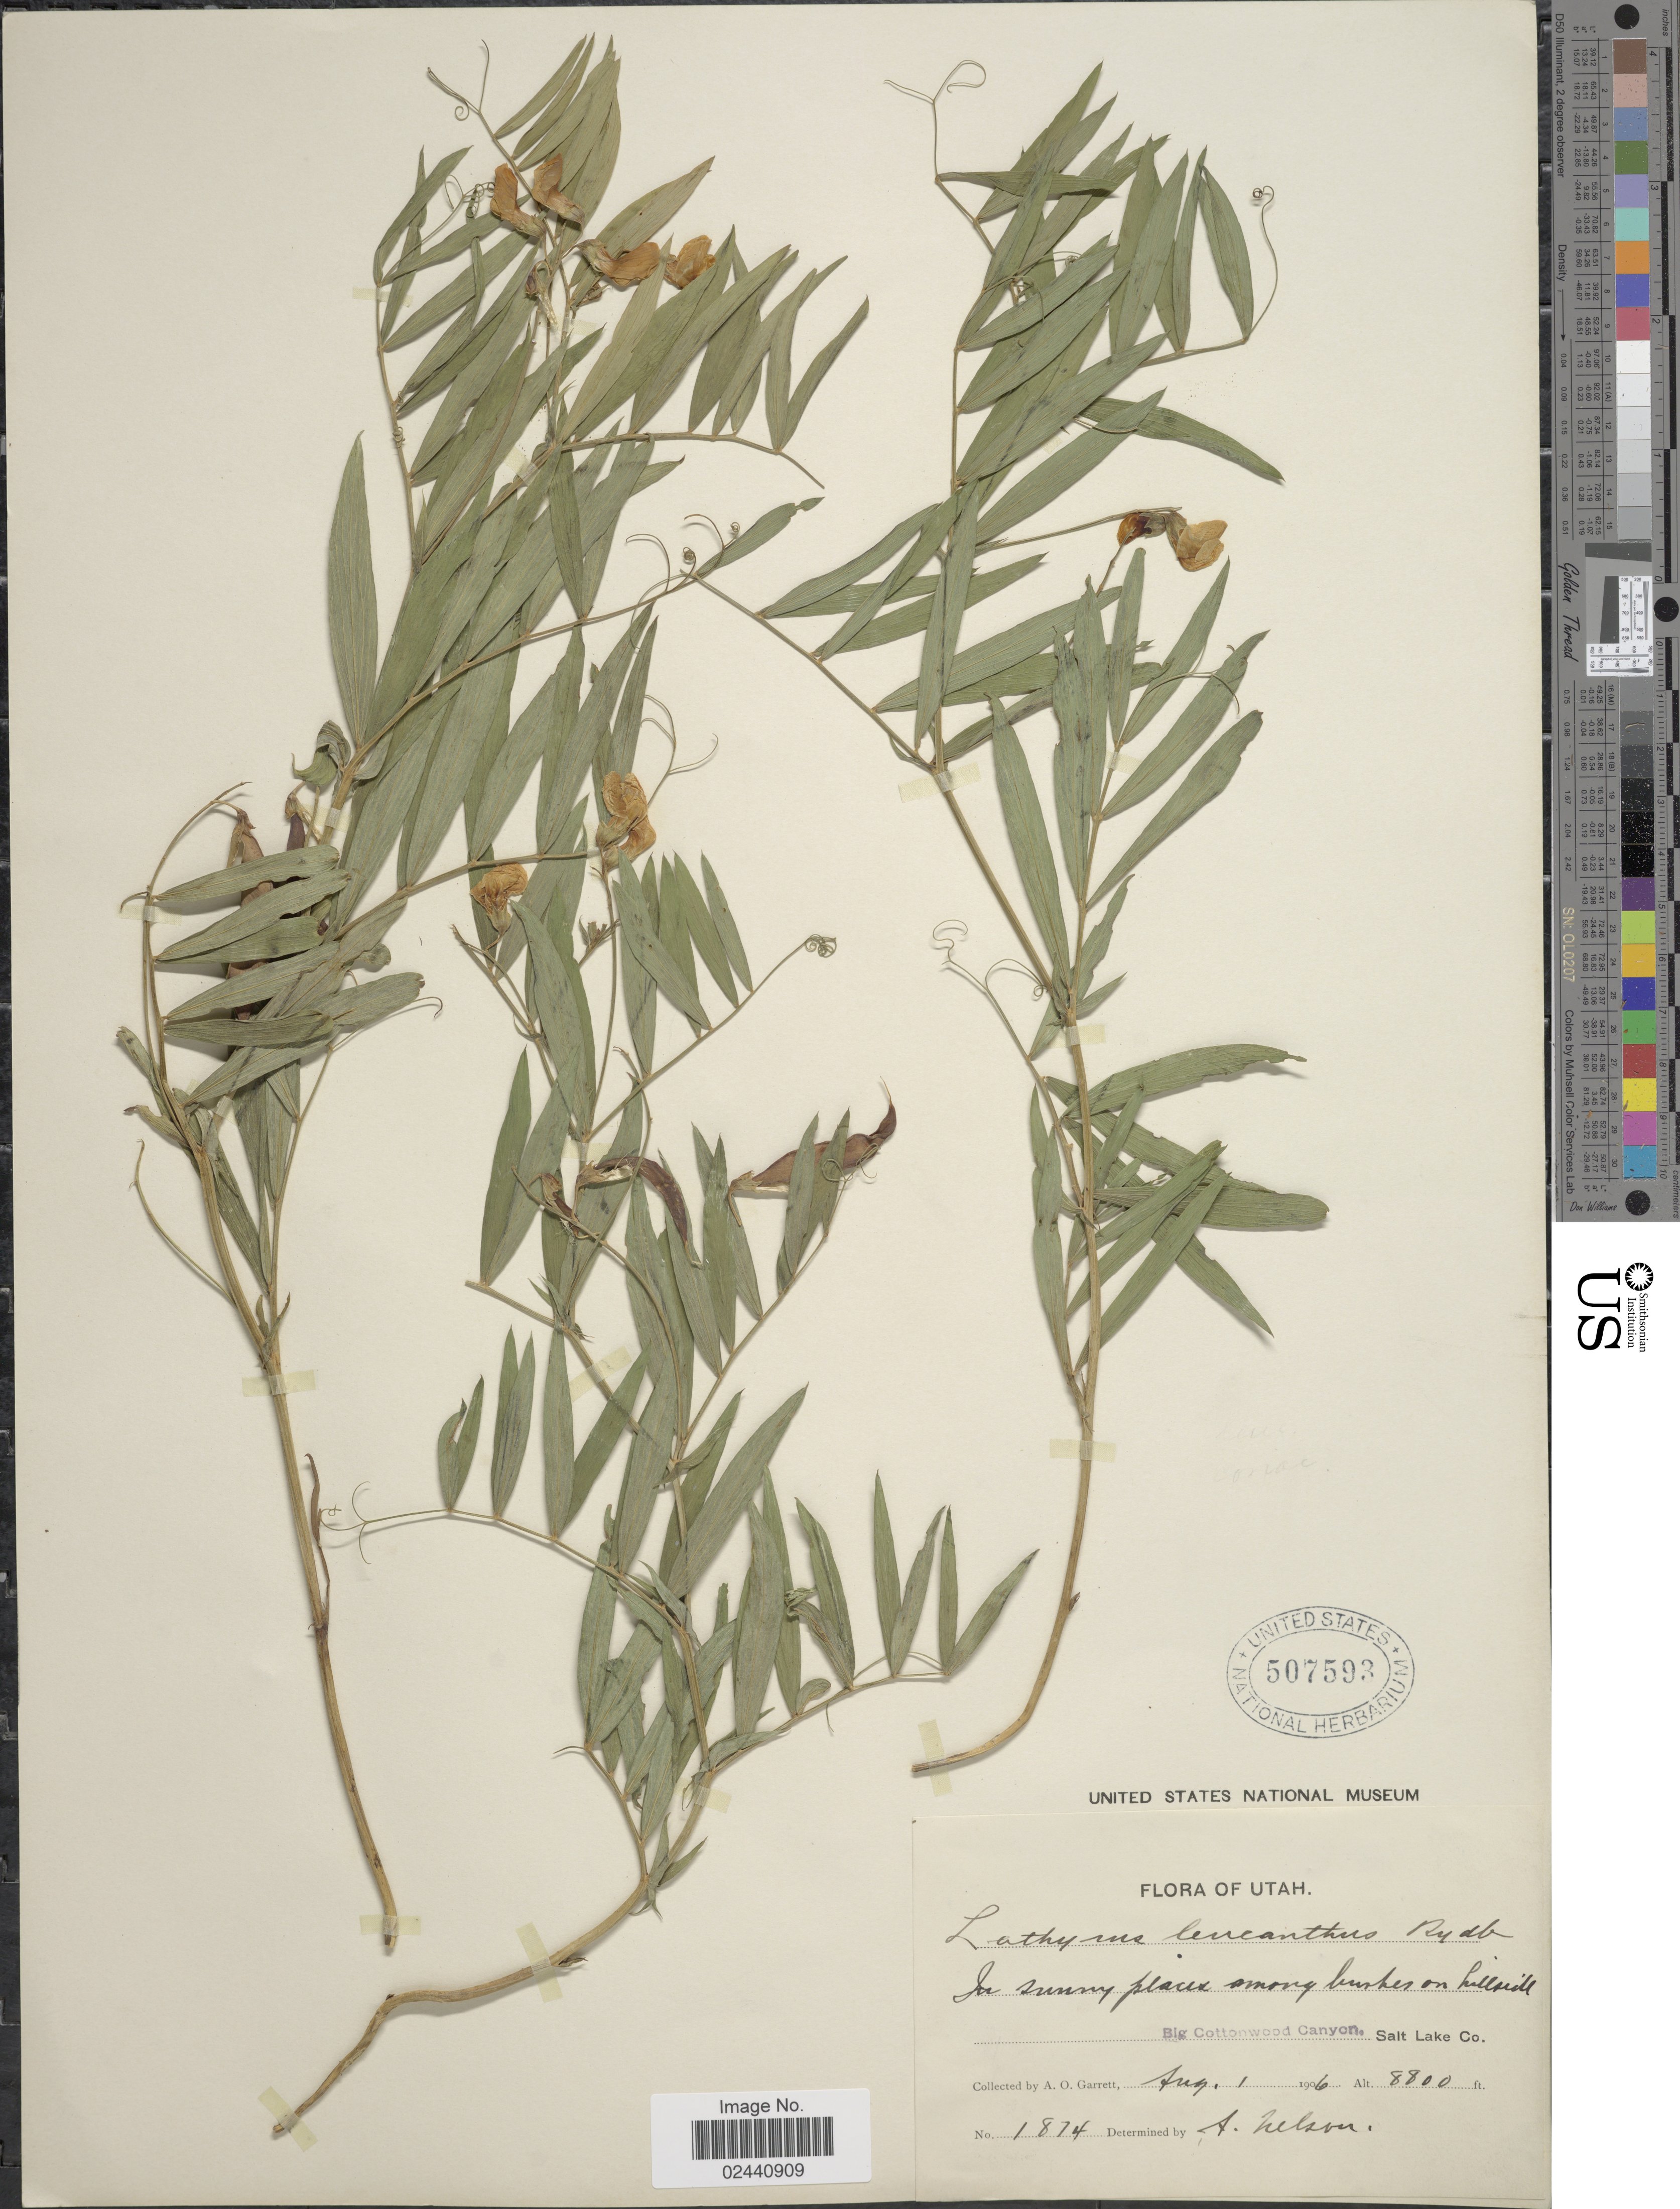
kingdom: Plantae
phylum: Tracheophyta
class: Magnoliopsida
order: Fabales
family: Fabaceae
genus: Lathyrus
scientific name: Lathyrus lanszwertii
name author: Kellogg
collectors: A. O. Garrett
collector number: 1874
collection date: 1906-08-01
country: United States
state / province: Utah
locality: Big Cottonwood Canyon, Salt Lake Co.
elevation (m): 2682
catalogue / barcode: US 507593